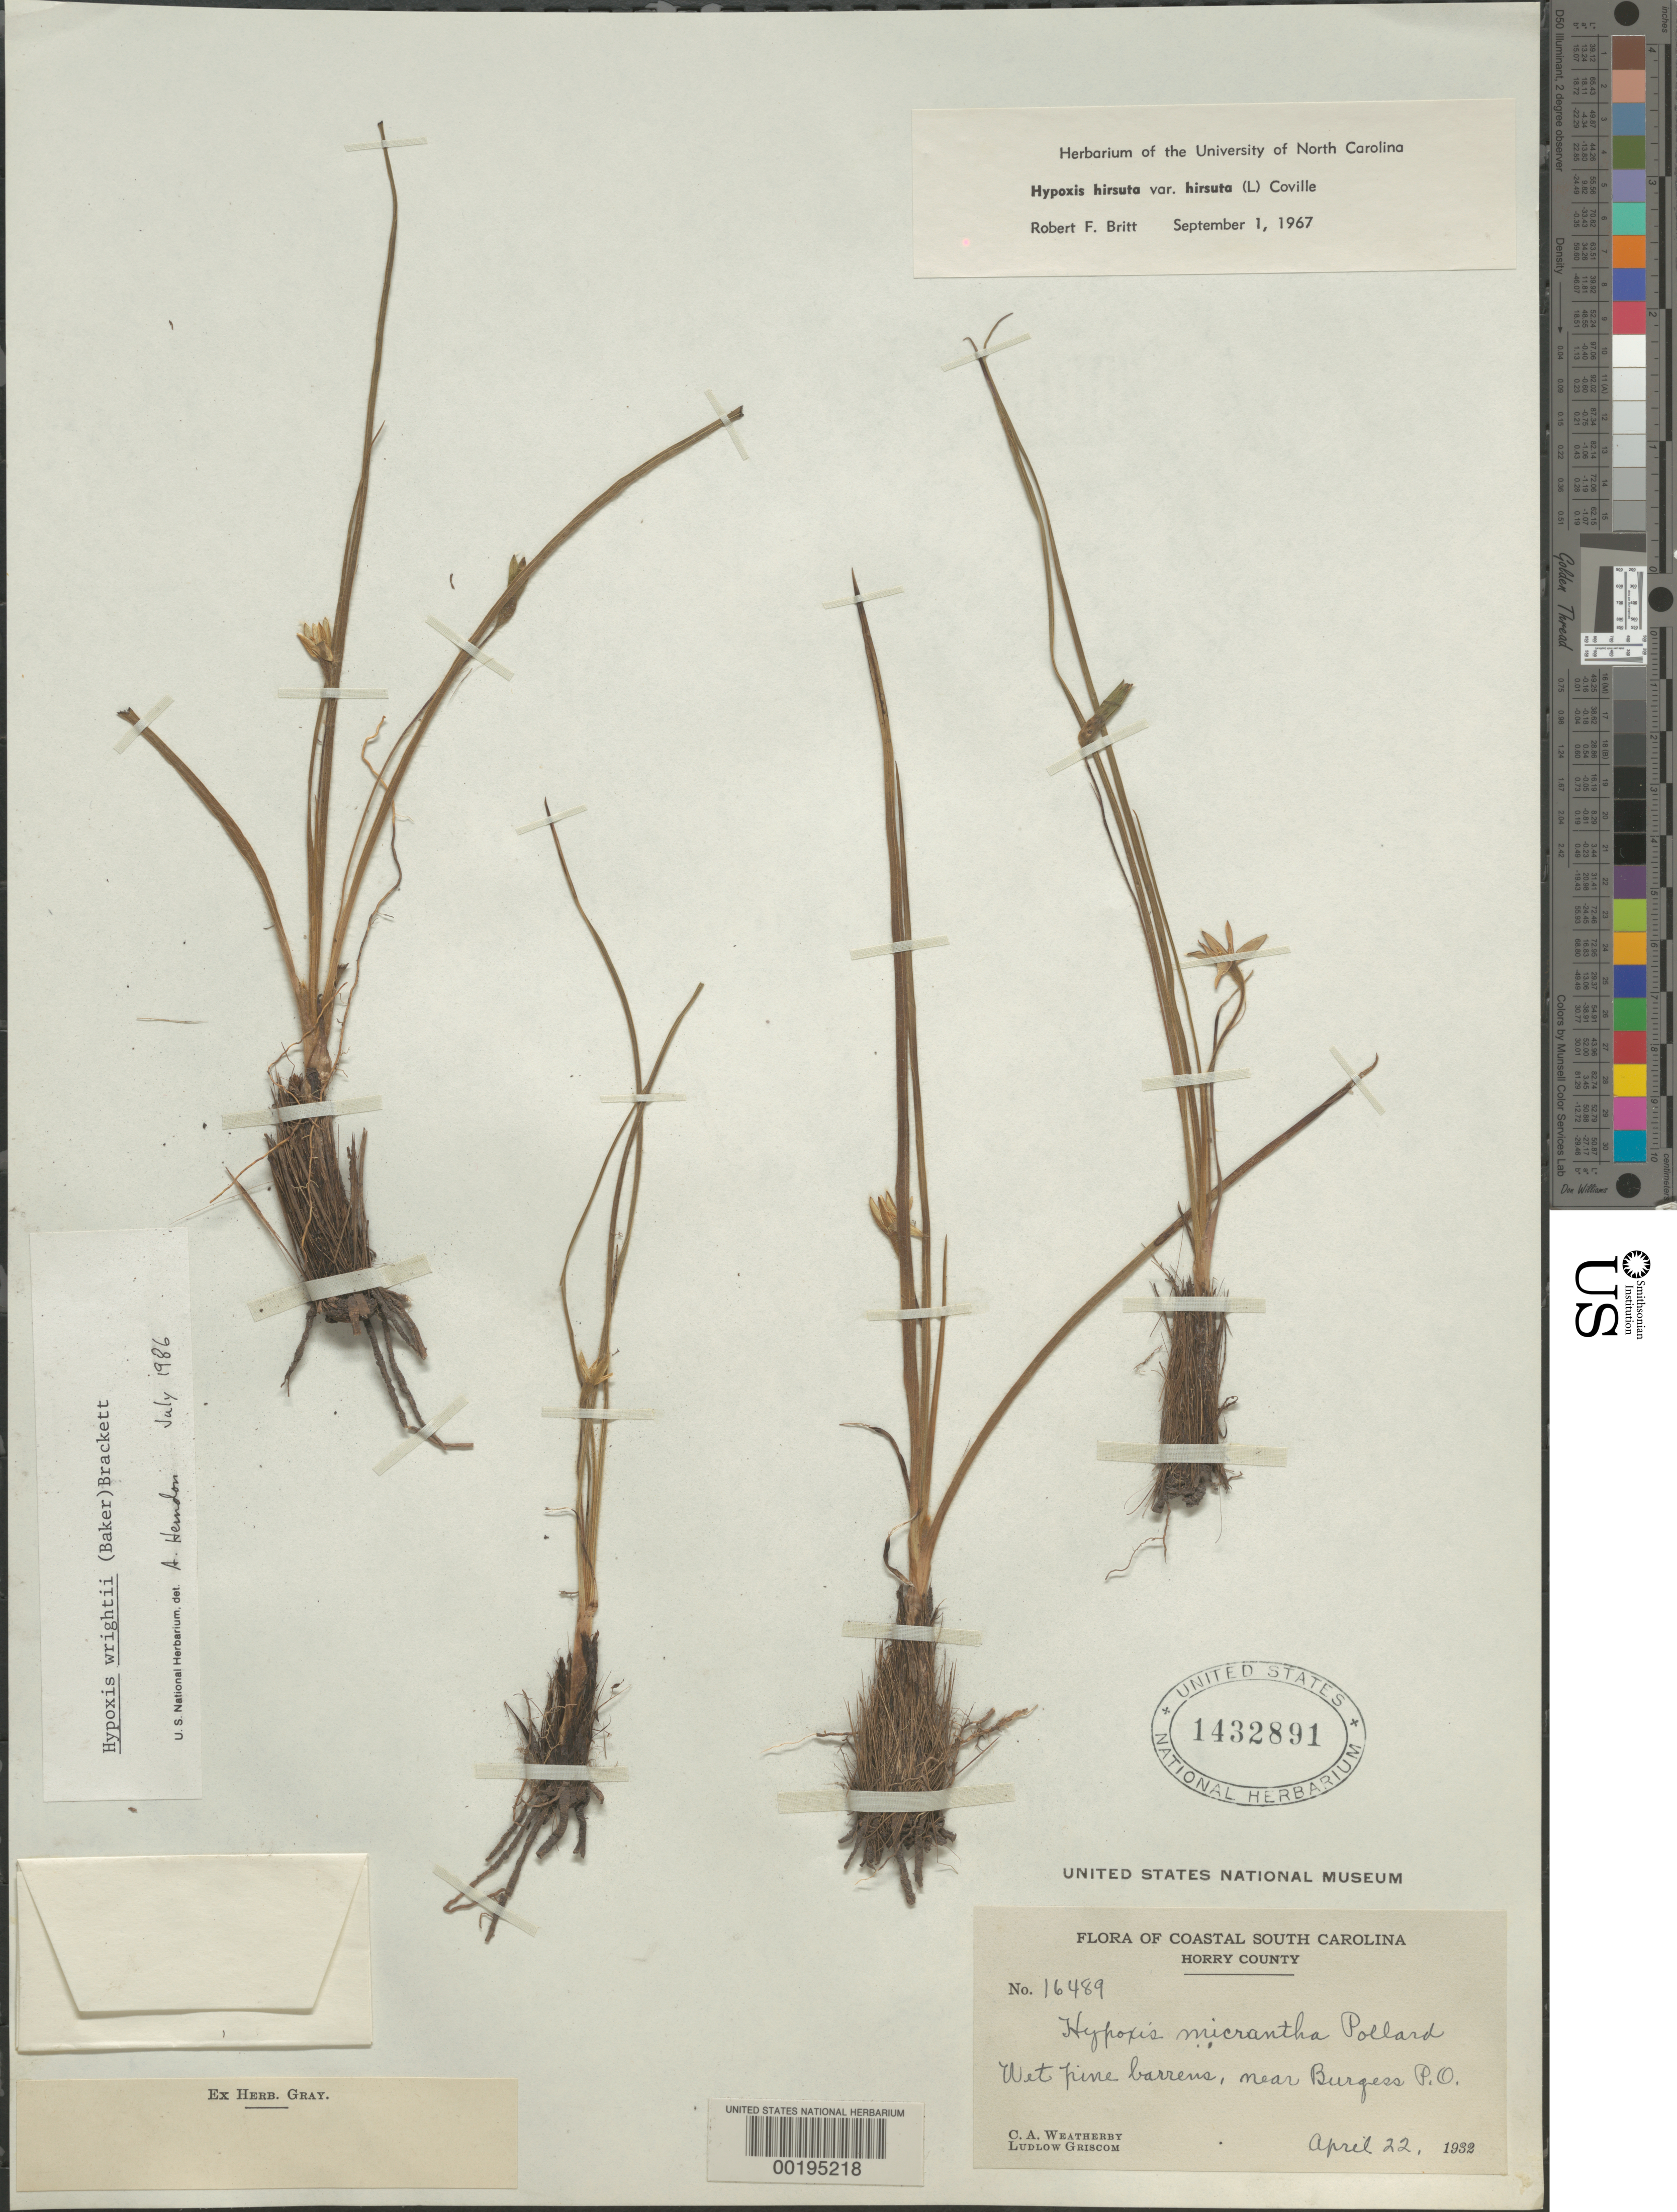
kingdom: Plantae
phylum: Tracheophyta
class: Liliopsida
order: Asparagales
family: Hypoxidaceae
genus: Hypoxis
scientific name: Hypoxis wrightii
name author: (Baker) Brackett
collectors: L. Griscom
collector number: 16489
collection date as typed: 22 Apr 1932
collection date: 1932-04-22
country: United States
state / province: South Carolina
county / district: Horry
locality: Near burgess p.o.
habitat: Wet pine barrens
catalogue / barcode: US 1432891